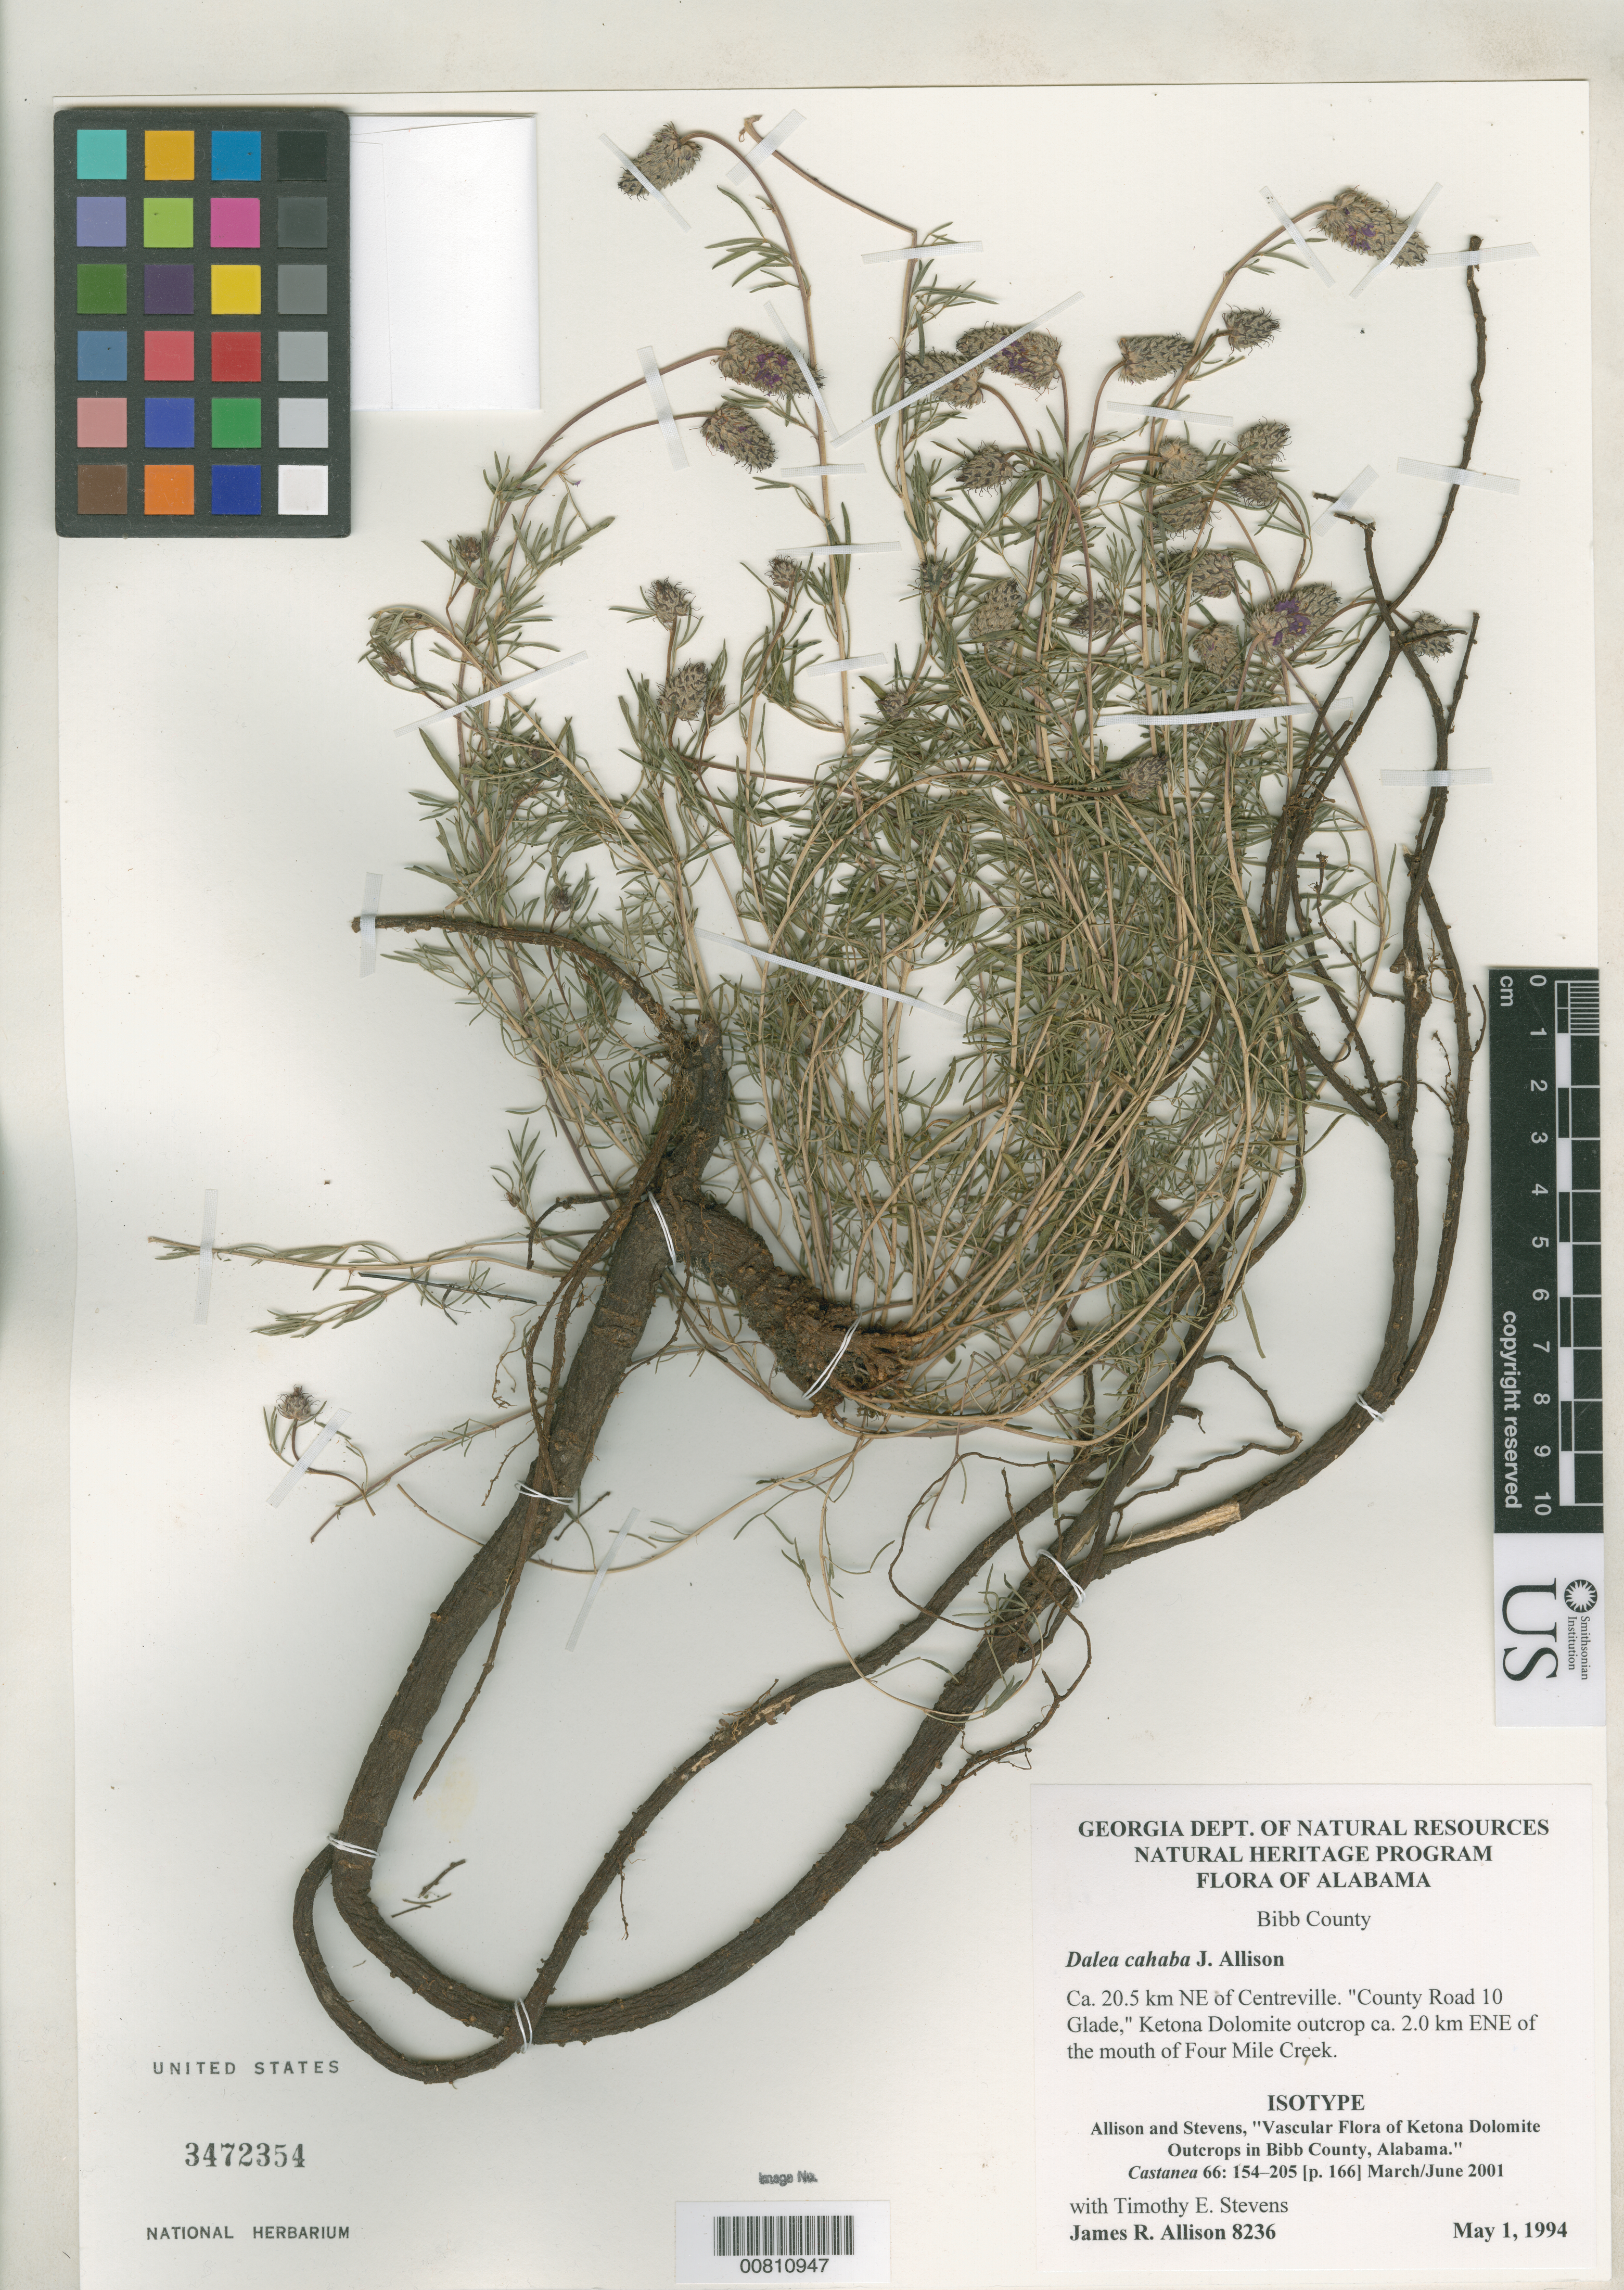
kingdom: Plantae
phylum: Tracheophyta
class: Magnoliopsida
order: Fabales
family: Fabaceae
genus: Dalea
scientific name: Dalea cahaba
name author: J.R. Allison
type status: Isotype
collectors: J. R. Allison & T. Stevens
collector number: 8236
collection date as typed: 01 May 1994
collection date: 1994-05-01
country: United States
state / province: Alabama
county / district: Bibb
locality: Ca. 20.5 km NE of Centreville. "County Road 10 Glade", Ketona Dolomite outcrop ca. 2.0 km ENE of the mouth of Four Mile Creek.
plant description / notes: Holotype at NY.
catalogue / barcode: US 3472354